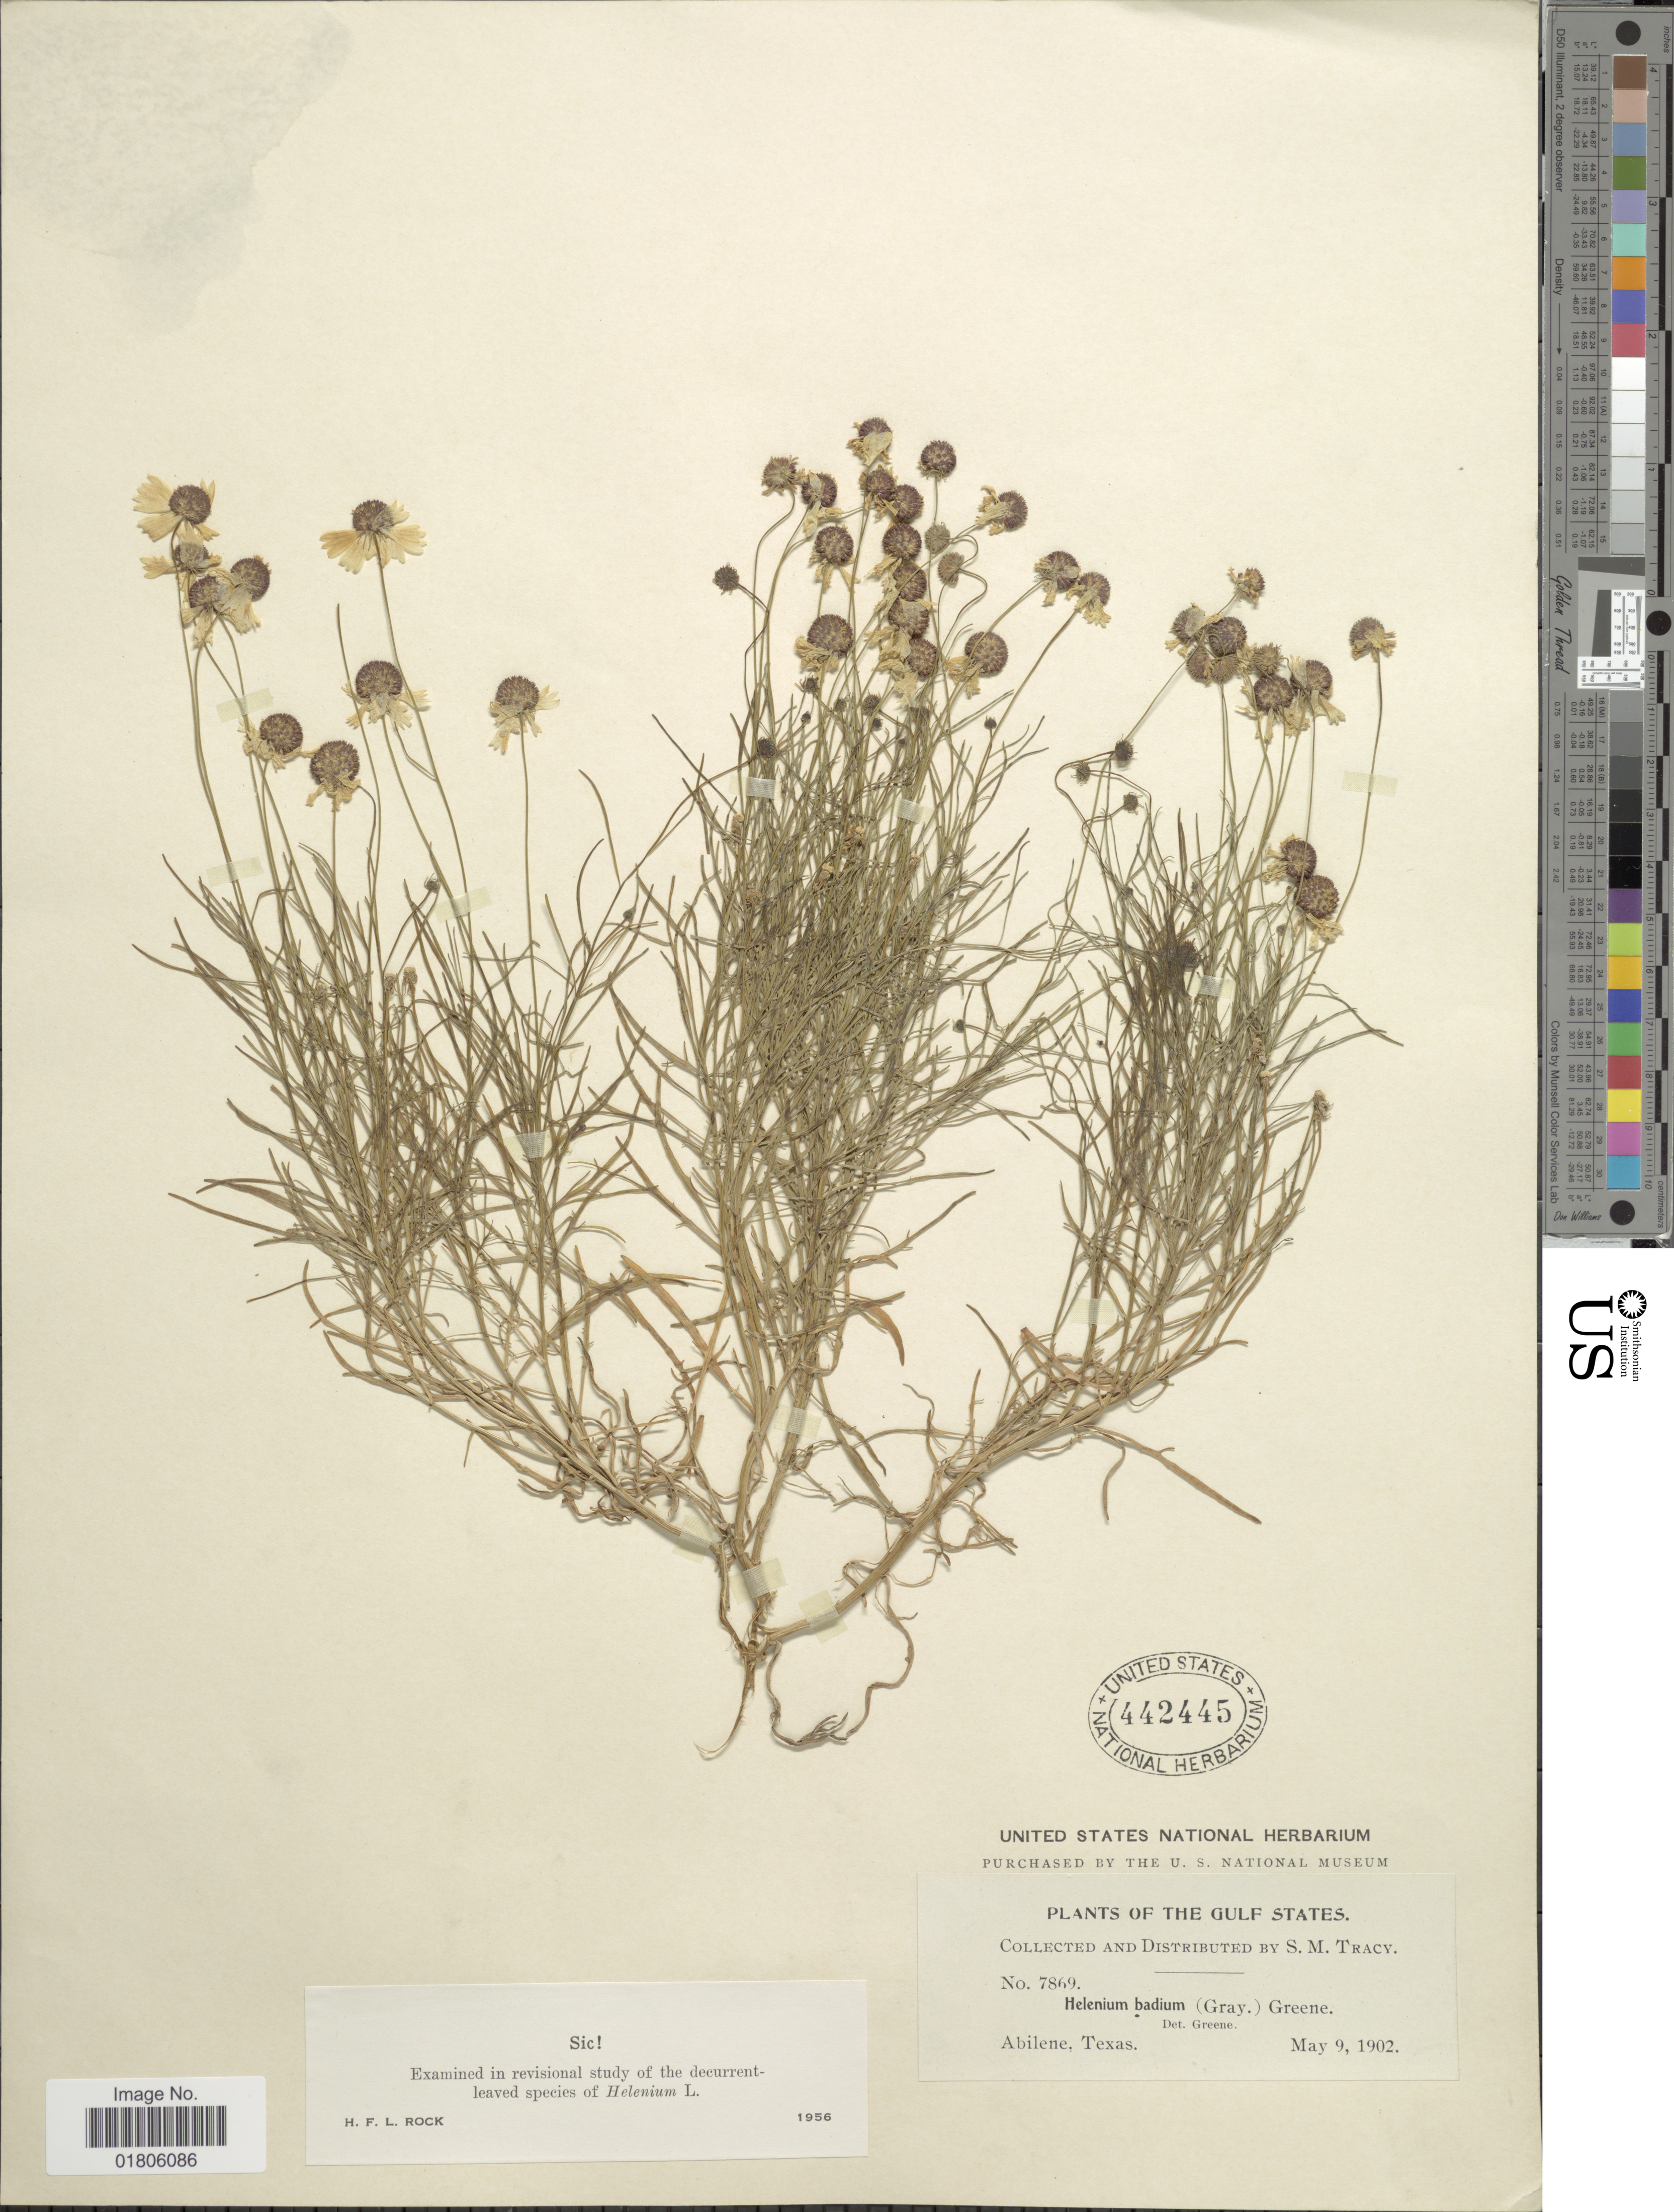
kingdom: Plantae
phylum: Tracheophyta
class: Magnoliopsida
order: Asterales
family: Asteraceae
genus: Helenium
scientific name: Helenium badium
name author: (A. Gray) Greene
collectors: S. M. Tracy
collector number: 7869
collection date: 1902-05-09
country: United States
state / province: Texas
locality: Gulf States, Abilene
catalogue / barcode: US 442445